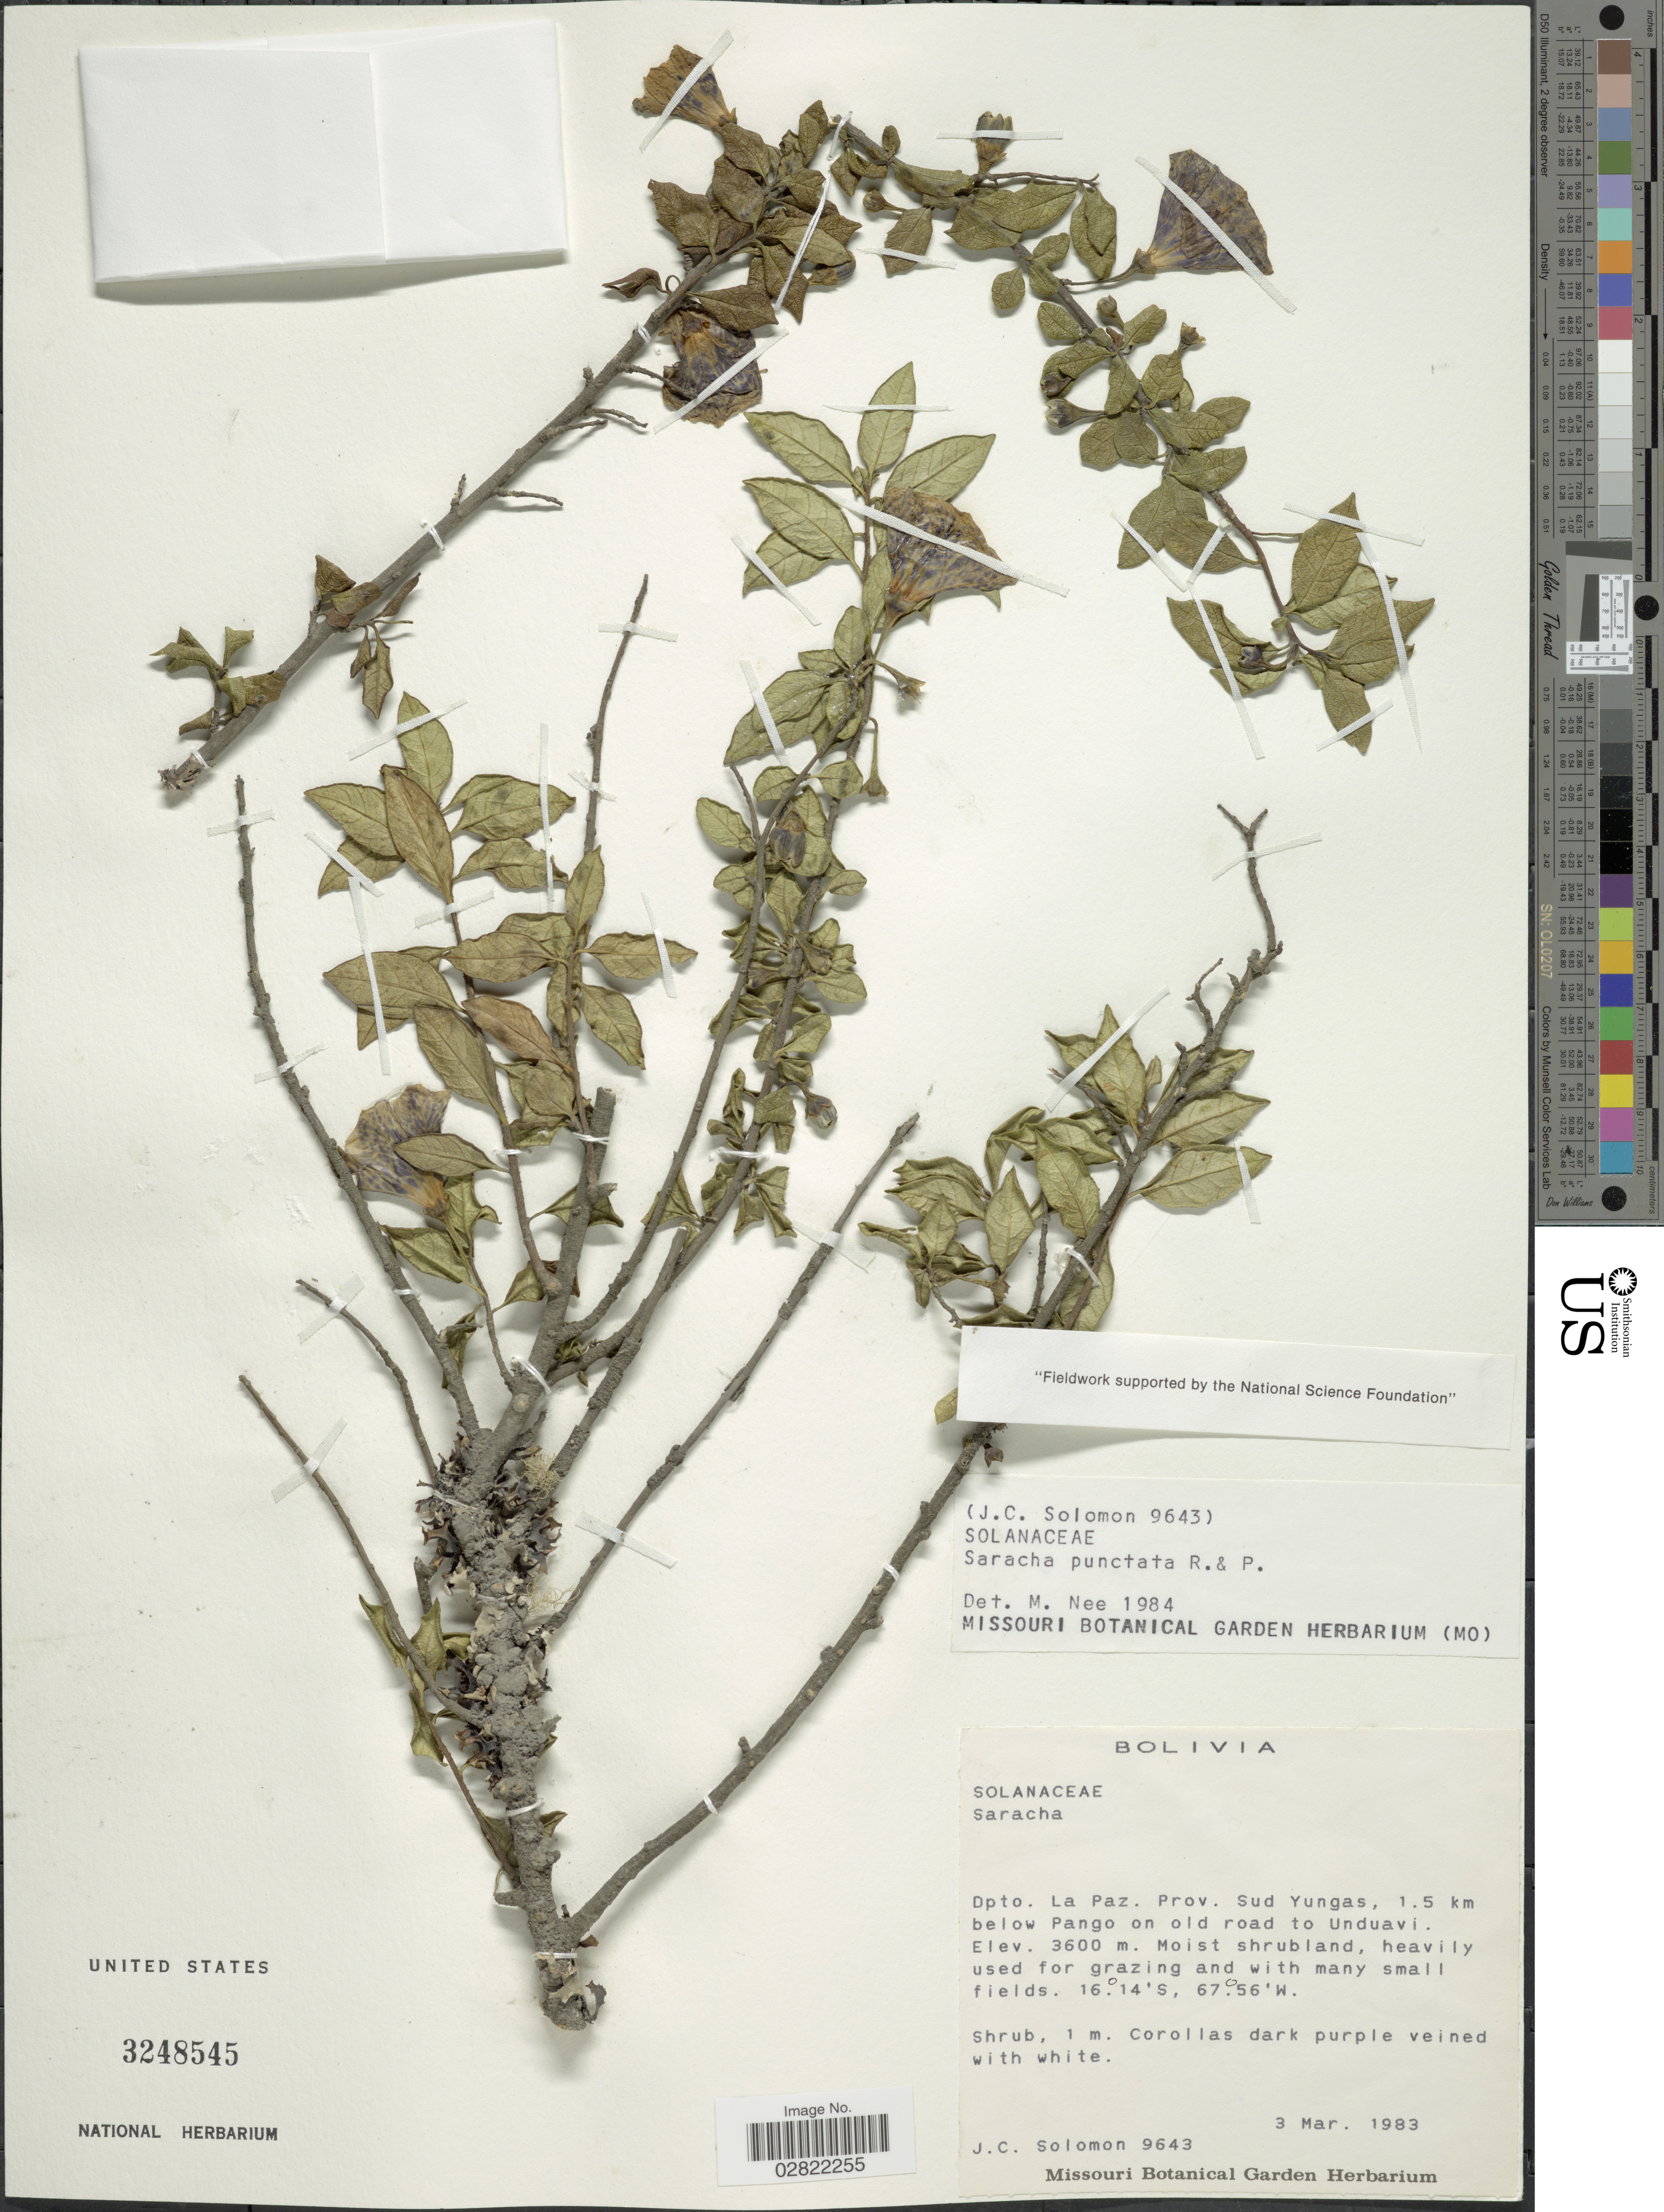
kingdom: Plantae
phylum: Tracheophyta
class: Magnoliopsida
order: Solanales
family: Solanaceae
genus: Saracha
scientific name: Saracha punctata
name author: Ruiz & Pav.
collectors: J. C. Solomon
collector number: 9643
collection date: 1983-03-03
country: Bolivia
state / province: La Paz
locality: Dpto. La Paz, Prov. Sud Yungas, 1.5 km below Pango on old road to Unduavi.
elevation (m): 3600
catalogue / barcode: US 3248545